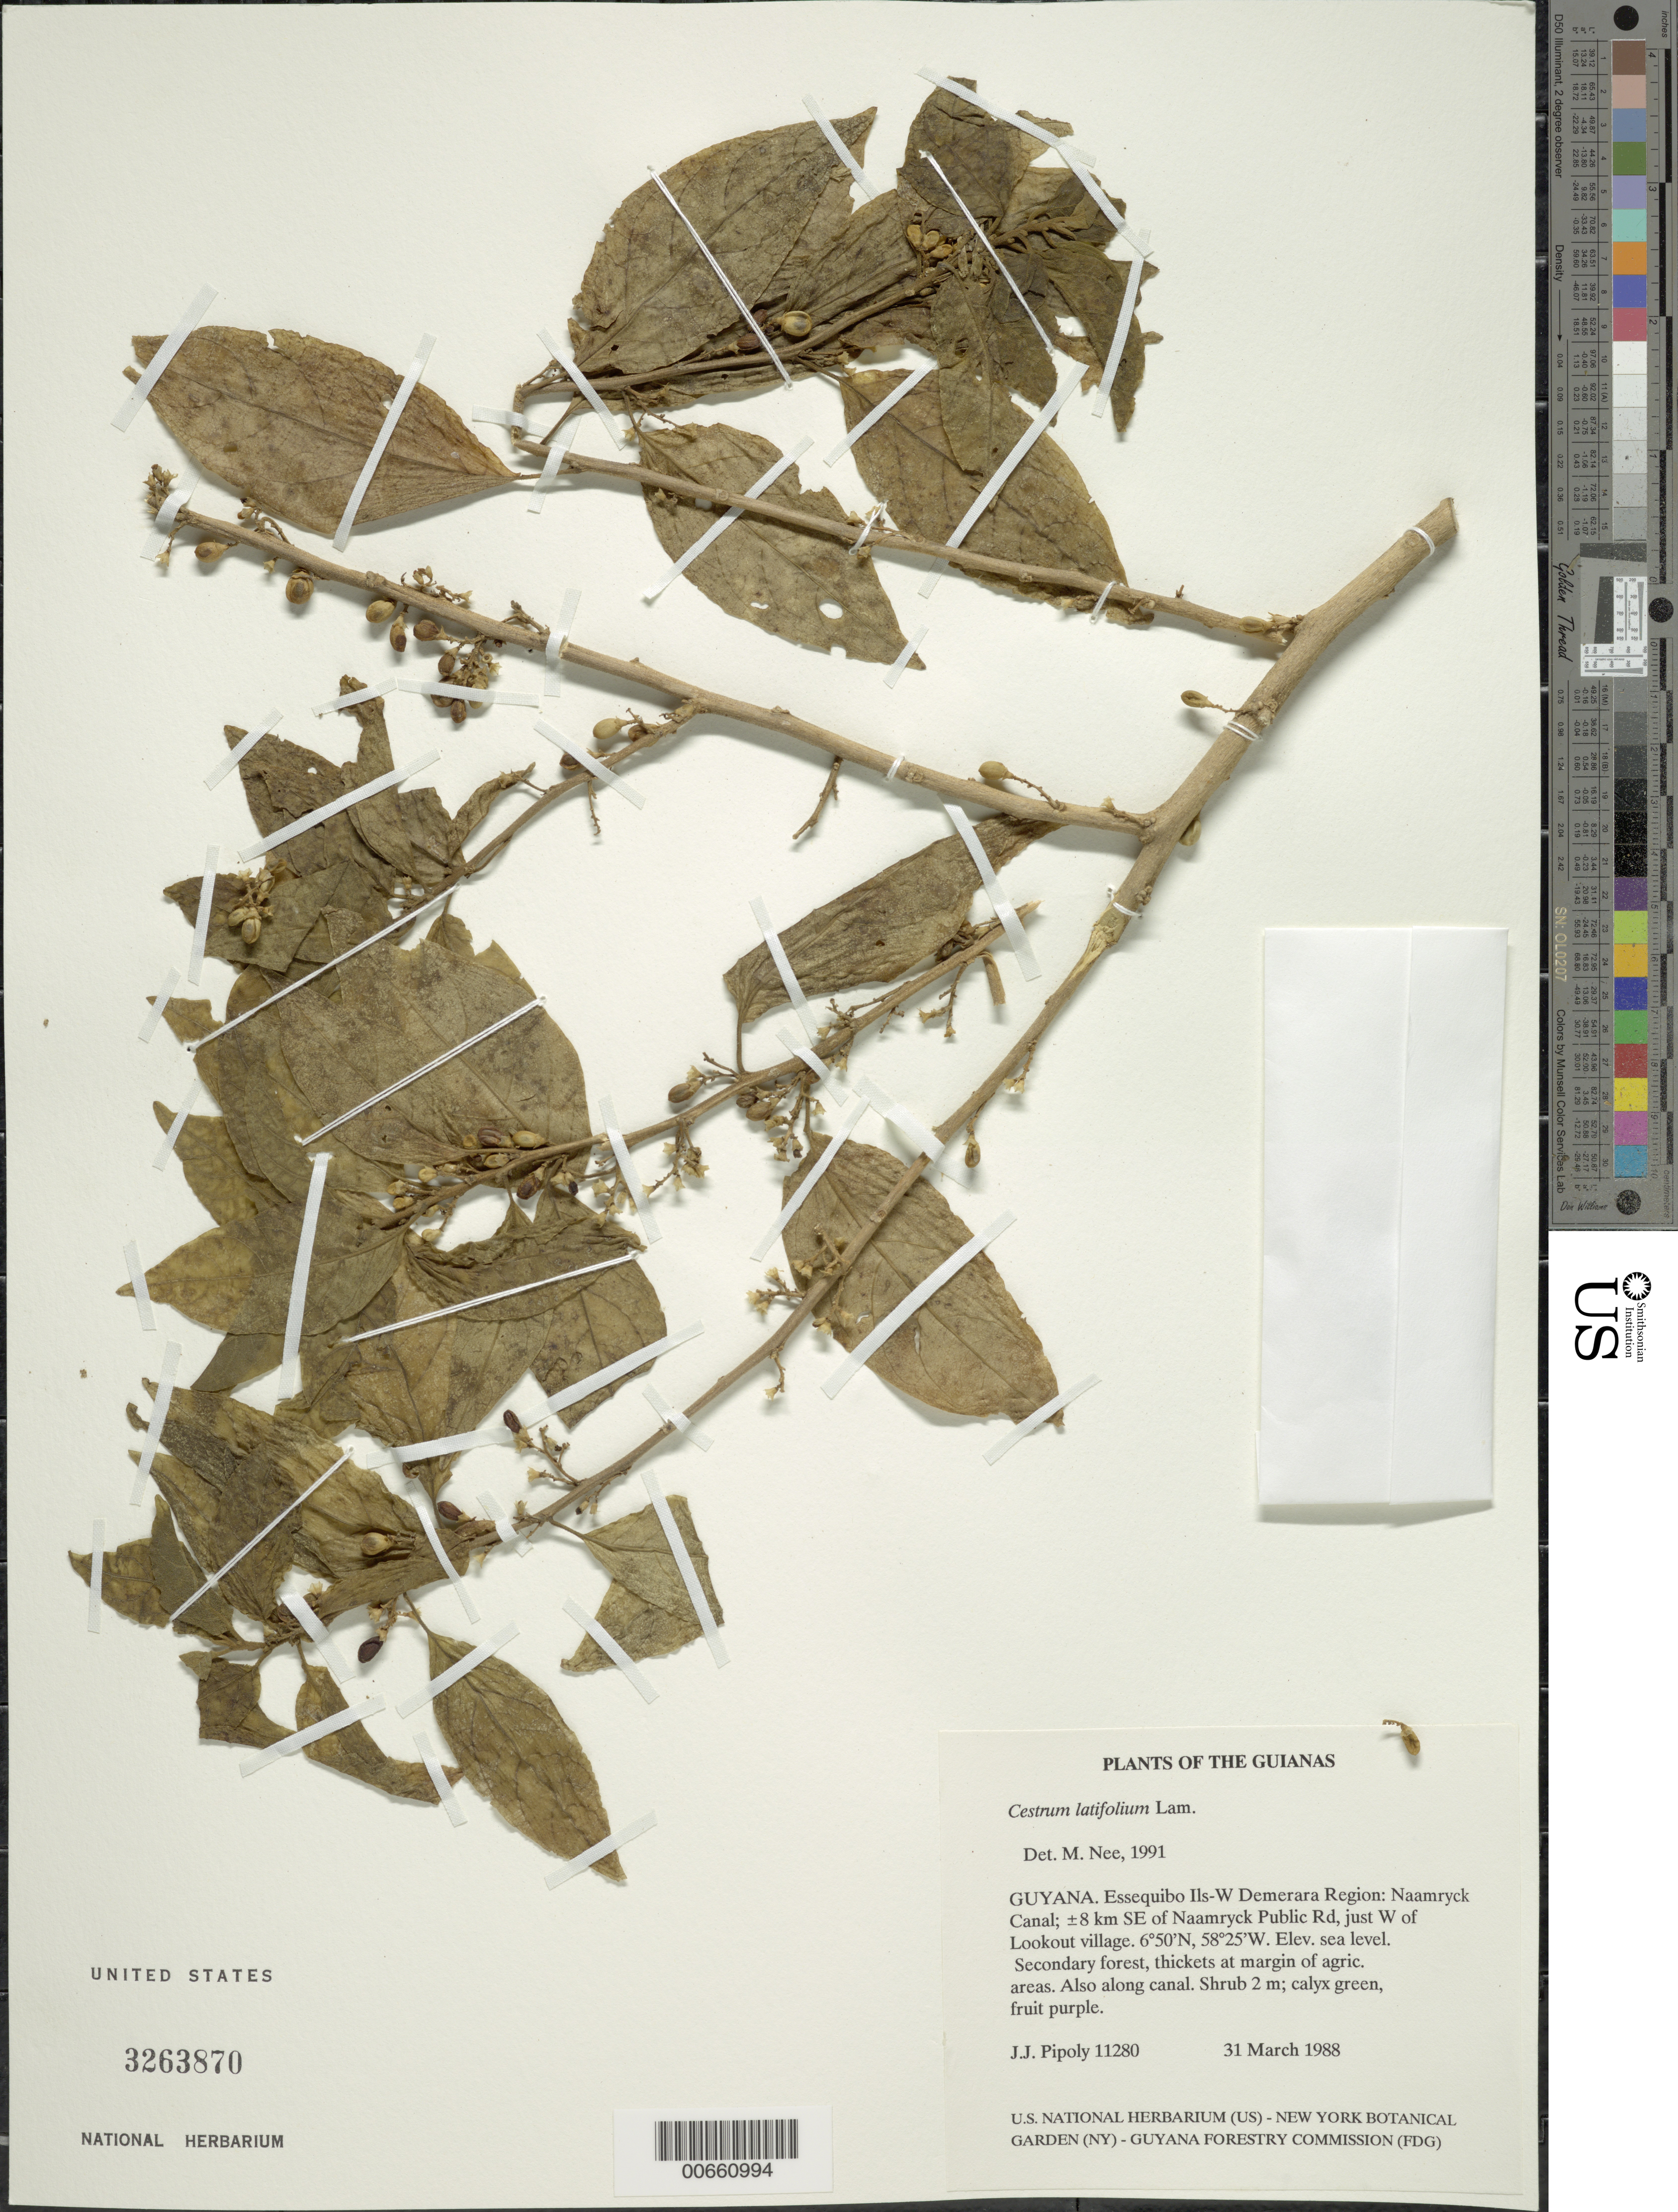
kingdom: Plantae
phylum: Tracheophyta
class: Magnoliopsida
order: Solanales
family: Solanaceae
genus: Cestrum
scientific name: Cestrum latifolium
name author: Lam.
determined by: Nee, Michael H.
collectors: J. J. Pipoly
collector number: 11280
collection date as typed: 31 March 1987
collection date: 1987-03-31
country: Guyana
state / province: Essequibo Isl-W. Demerara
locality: Naamryck Canal; ±8 km SE of Naamryck Public Rd, just W of Lookout village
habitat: Secondary forest, thickets at margin of agric. areas. Also along canal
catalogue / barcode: US 3263870